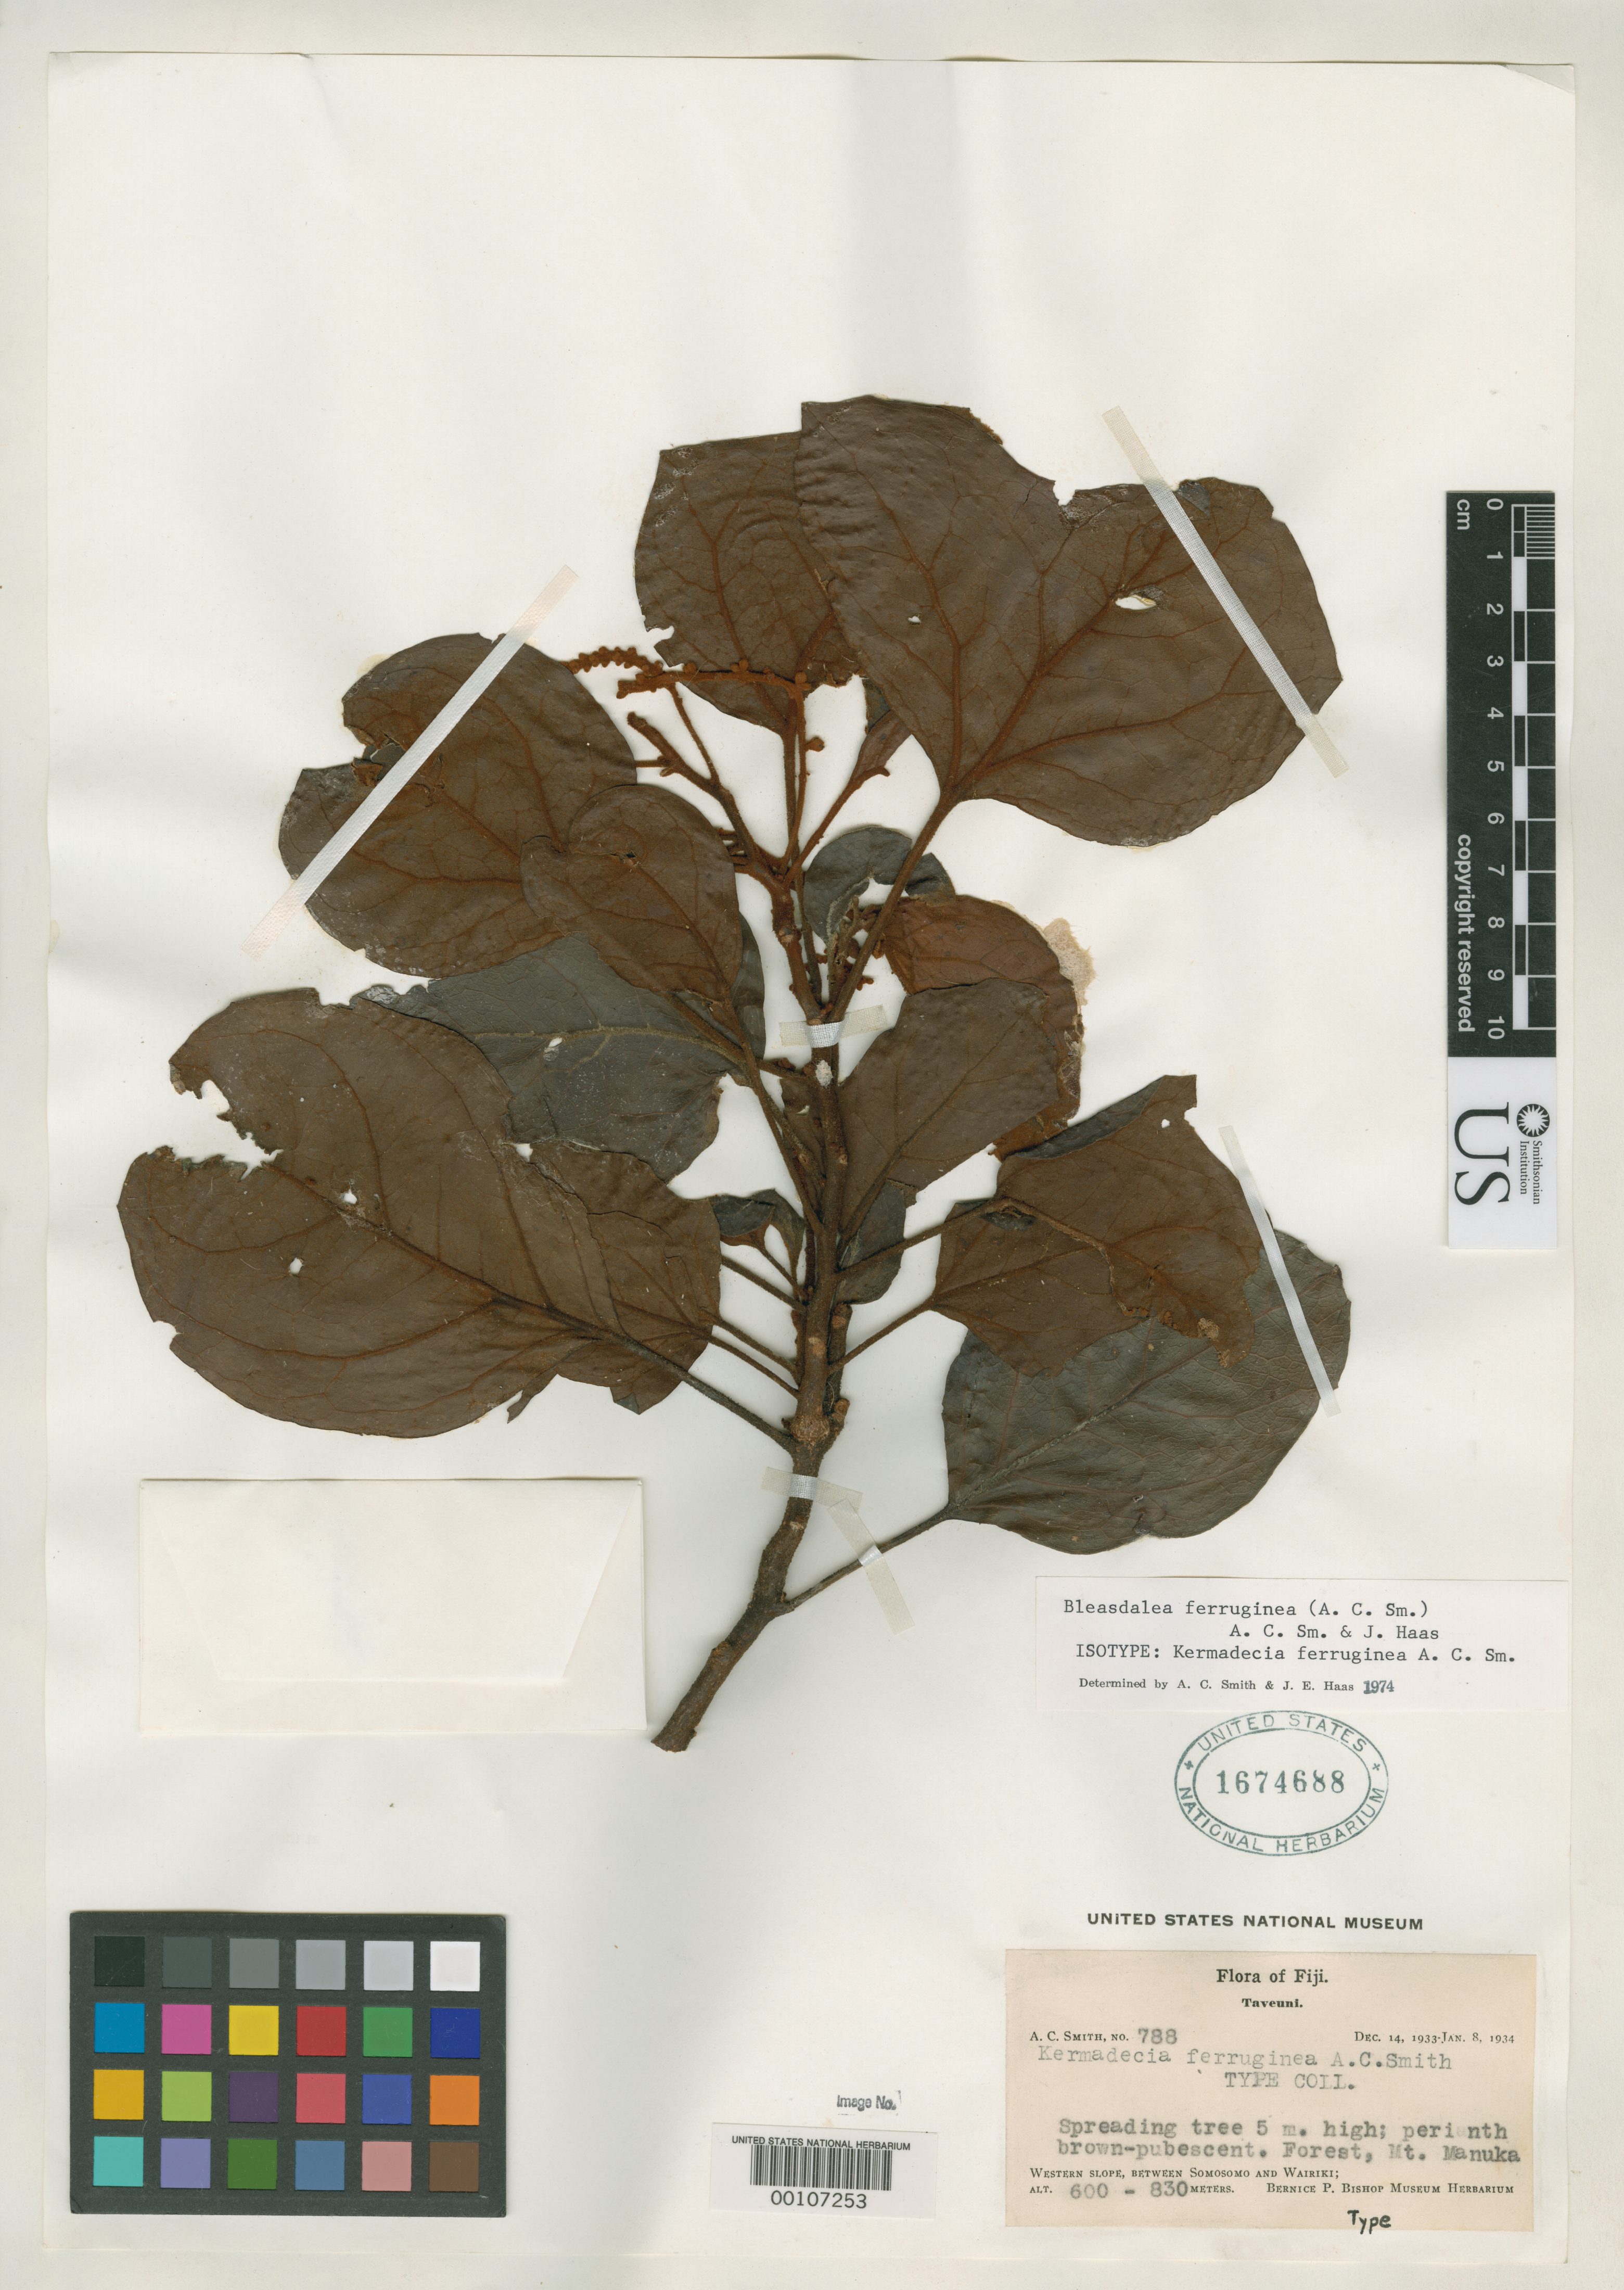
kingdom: Plantae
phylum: Tracheophyta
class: Magnoliopsida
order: Proteales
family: Proteaceae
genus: Kermadecia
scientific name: Kermadecia ferruginea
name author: A.C. Sm.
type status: Isotype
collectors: A. C. Smith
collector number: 788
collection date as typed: Dec 1933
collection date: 1933-12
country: Fiji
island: Taveuni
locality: E of Wairiki, Mt. Manuka. [Vanua Levu Group]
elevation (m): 600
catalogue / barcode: US 1674688